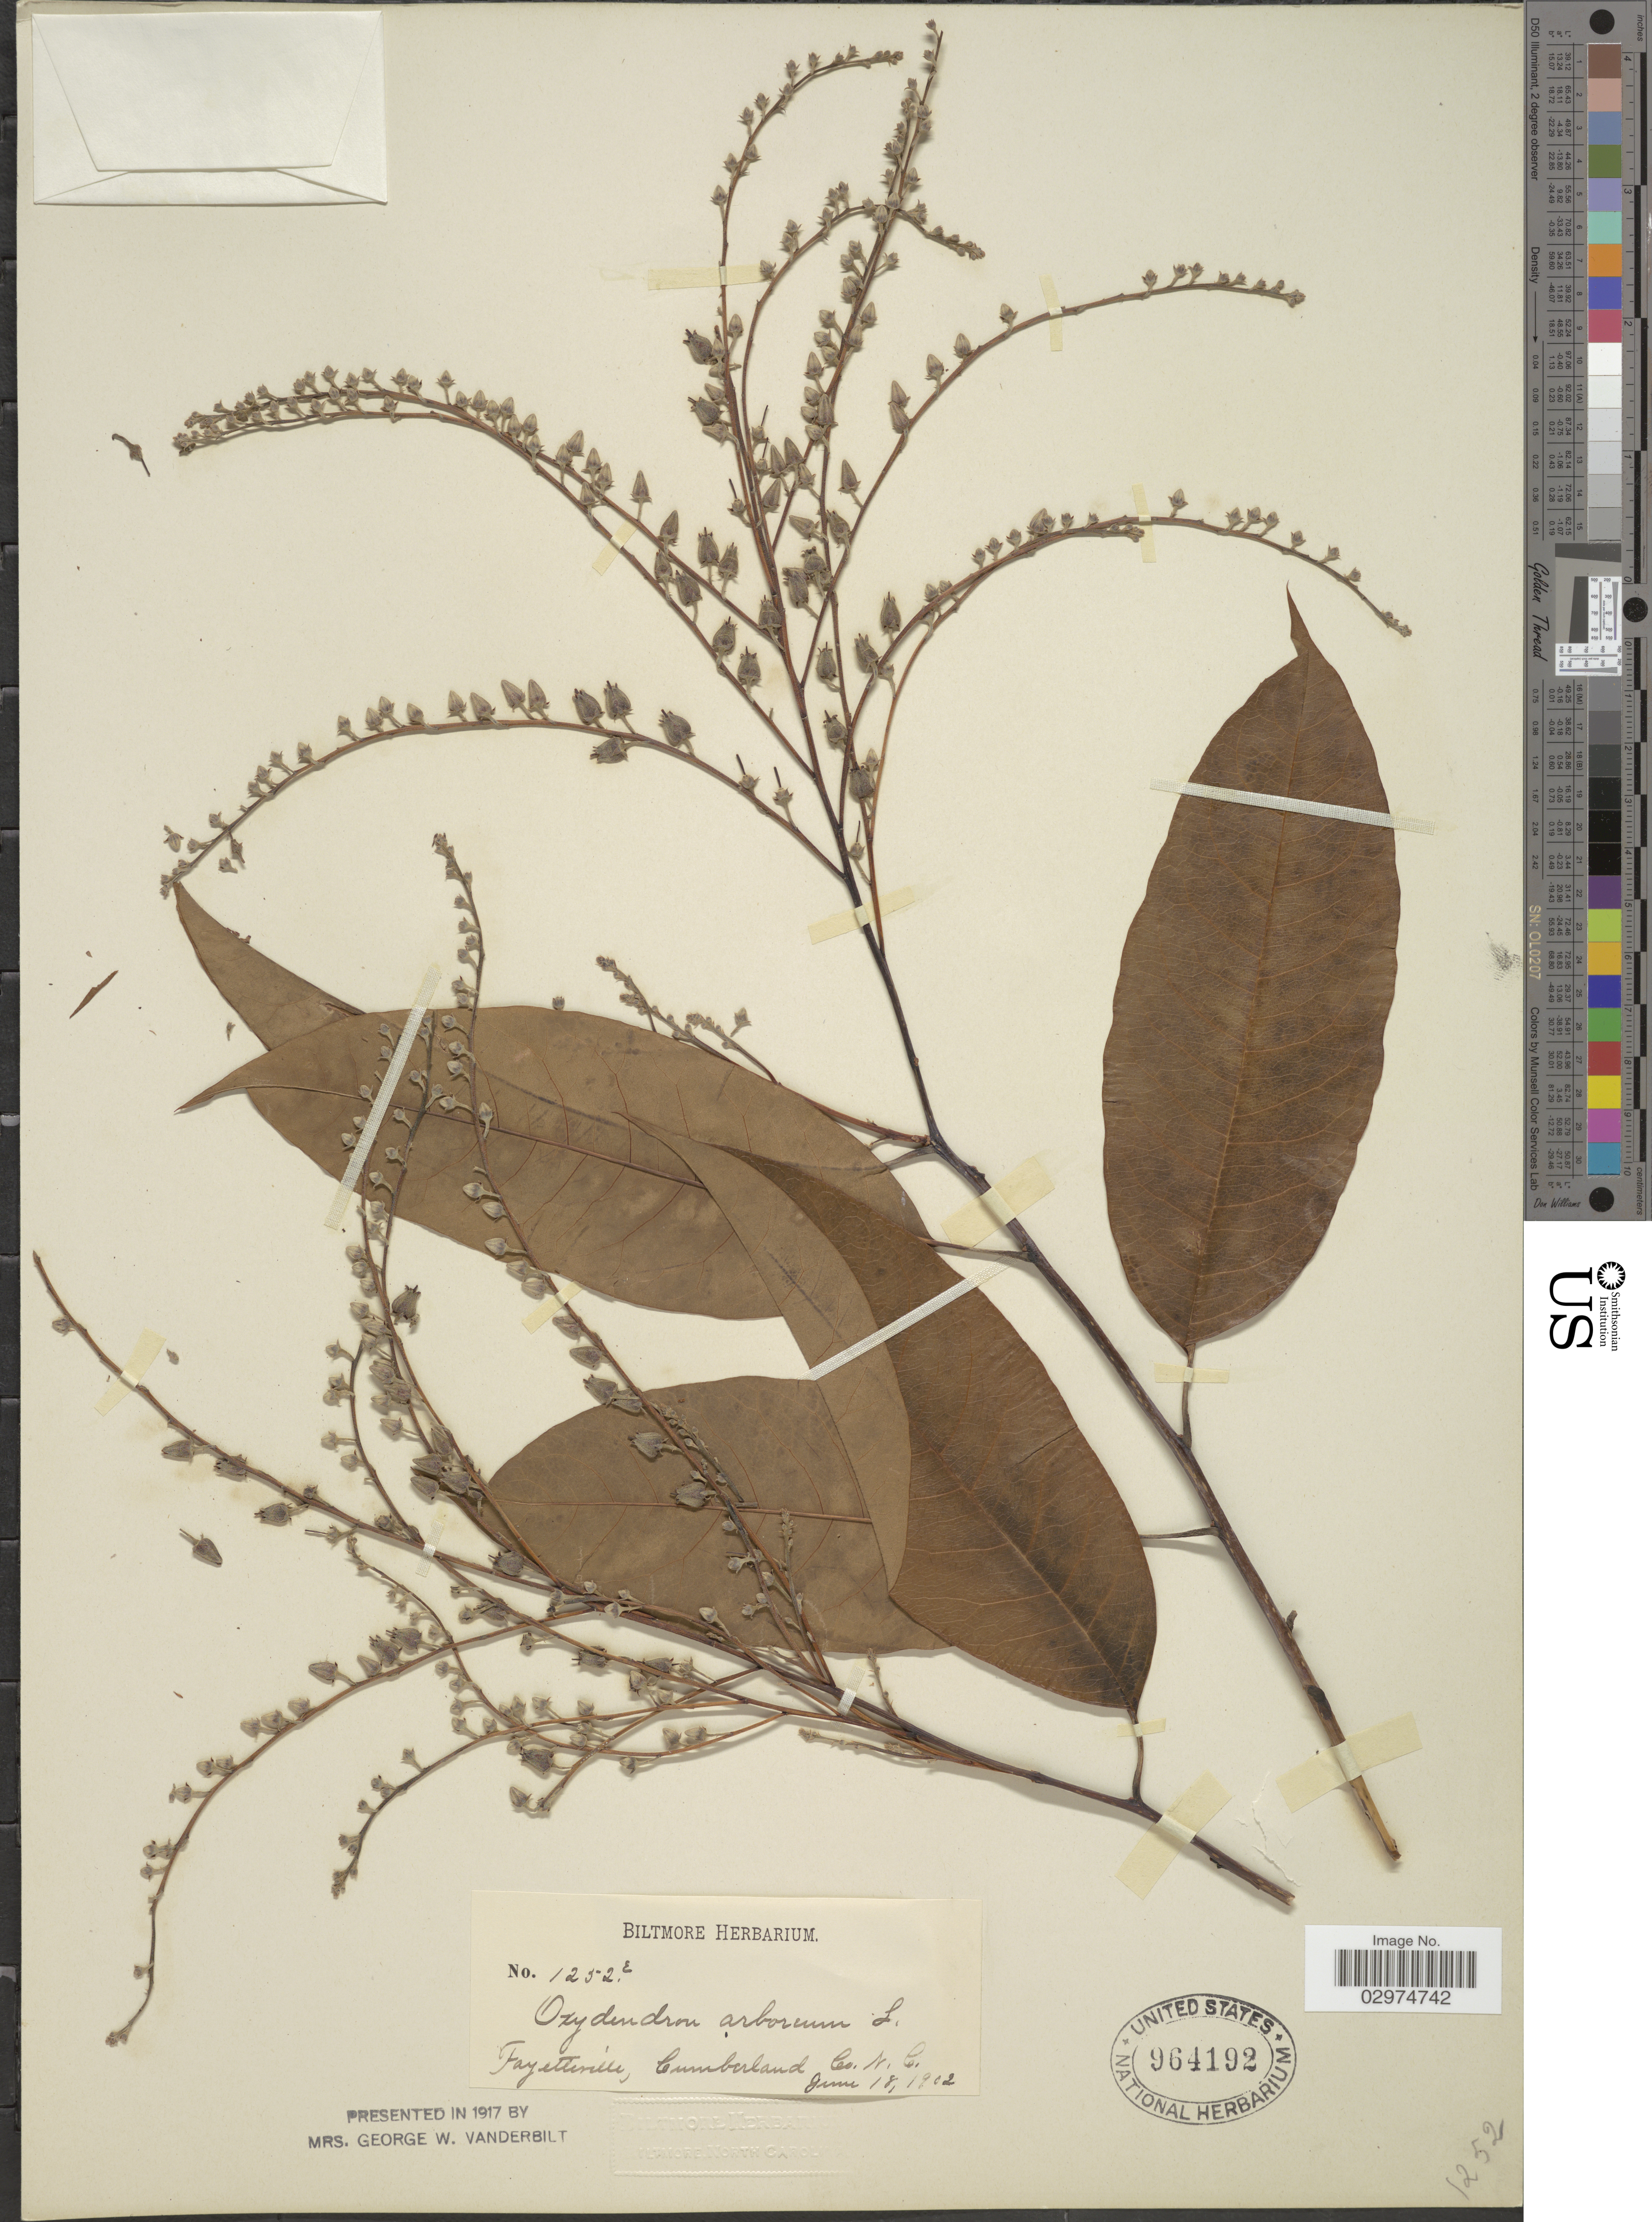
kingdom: Plantae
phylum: Tracheophyta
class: Magnoliopsida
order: Ericales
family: Ericaceae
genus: Oxydendrum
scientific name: Oxydendrum arboreum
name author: (L.) DC.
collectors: ex herb. Biltmore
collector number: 1252E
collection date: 1902-06-18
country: United States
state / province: North Carolina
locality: Fayetteville, Cumberland Co.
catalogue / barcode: US 964192